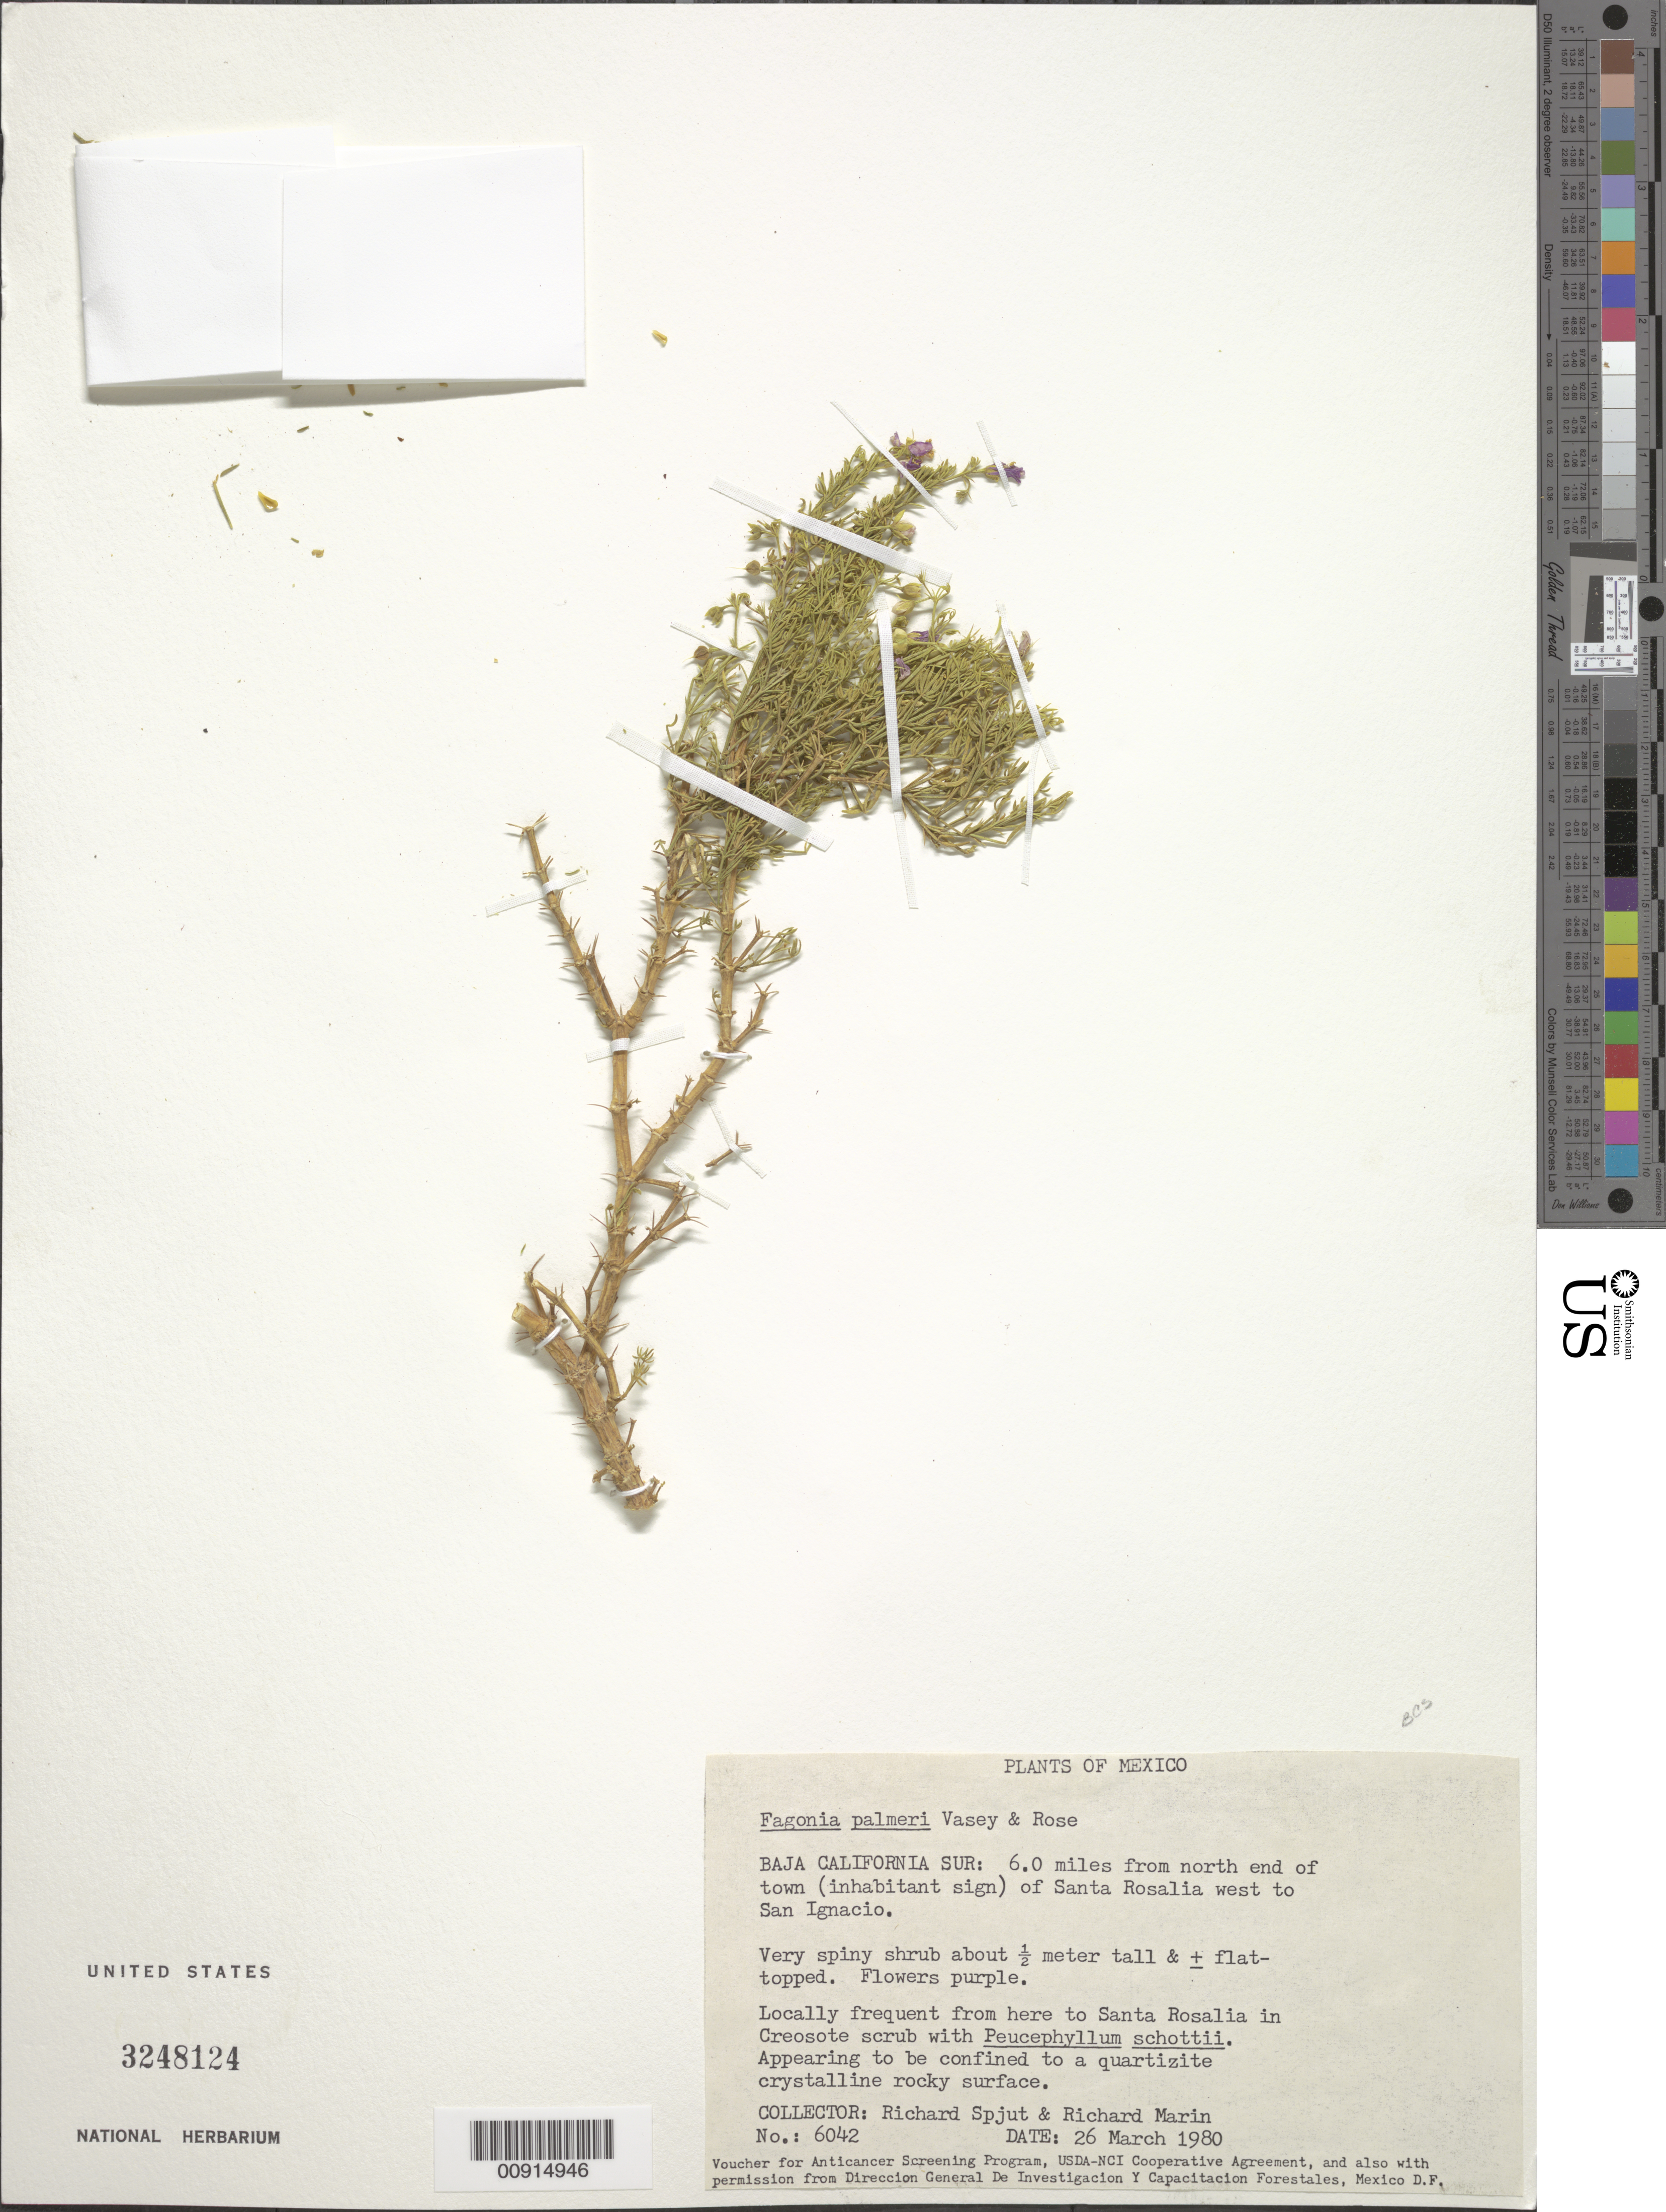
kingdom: Plantae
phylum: Tracheophyta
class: Magnoliopsida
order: Zygophyllales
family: Zygophyllaceae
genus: Fagonia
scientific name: Fagonia palmeri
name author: Vasey & Rose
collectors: R. Spjut & R. Williams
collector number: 6042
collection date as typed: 26 Mar 1980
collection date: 1980-03-26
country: Mexico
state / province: Baja California Sur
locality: Baja California Sur: 6.0 miles from north end of town (inhabitant sign) of Santa Rosalia west to San Ignacio.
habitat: In Creosote scrub with Peucephyllum schottii. Appearing to be confined to a quartizite crystalline rocky surface.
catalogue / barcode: US 3248124